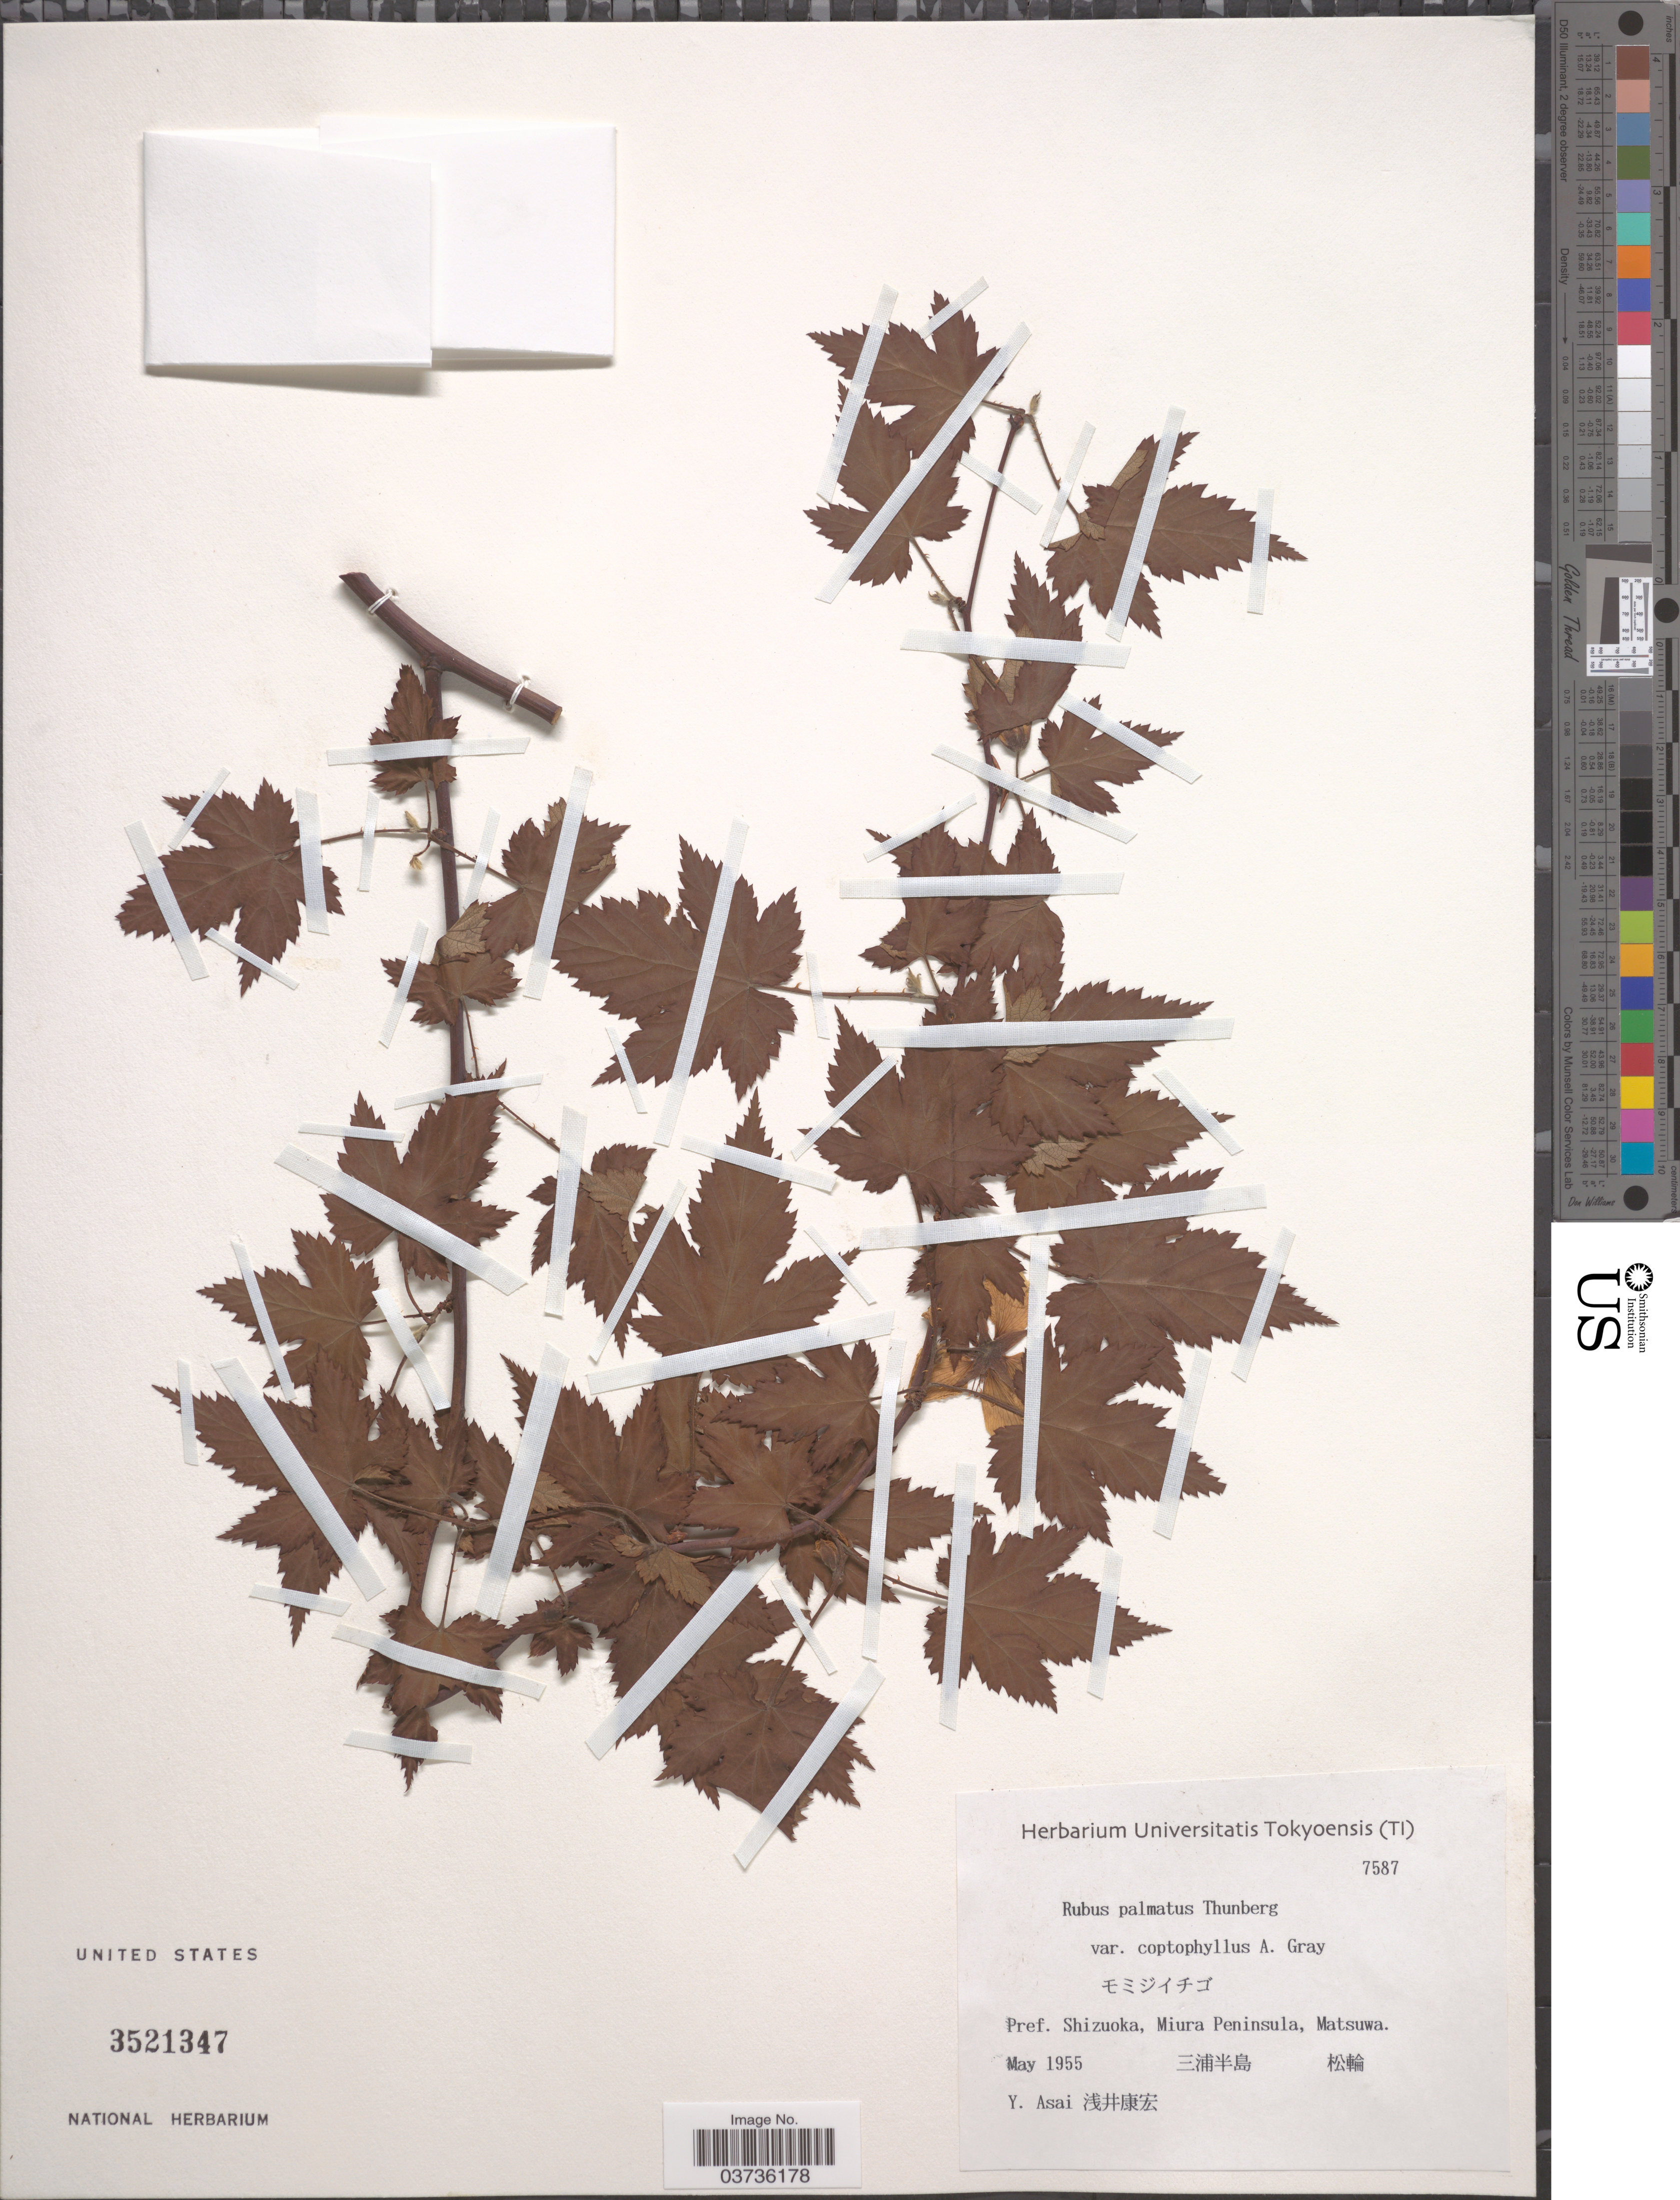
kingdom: Plantae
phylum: Tracheophyta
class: Magnoliopsida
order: Rosales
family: Rosaceae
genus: Rubus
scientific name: Rubus palmatus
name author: Thunb.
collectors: Y. Asai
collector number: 7587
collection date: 1955-05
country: Japan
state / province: Sizuoka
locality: Pref. Shizuoka, Miura Peninsula, Matsuwa.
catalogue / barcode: US 3521347